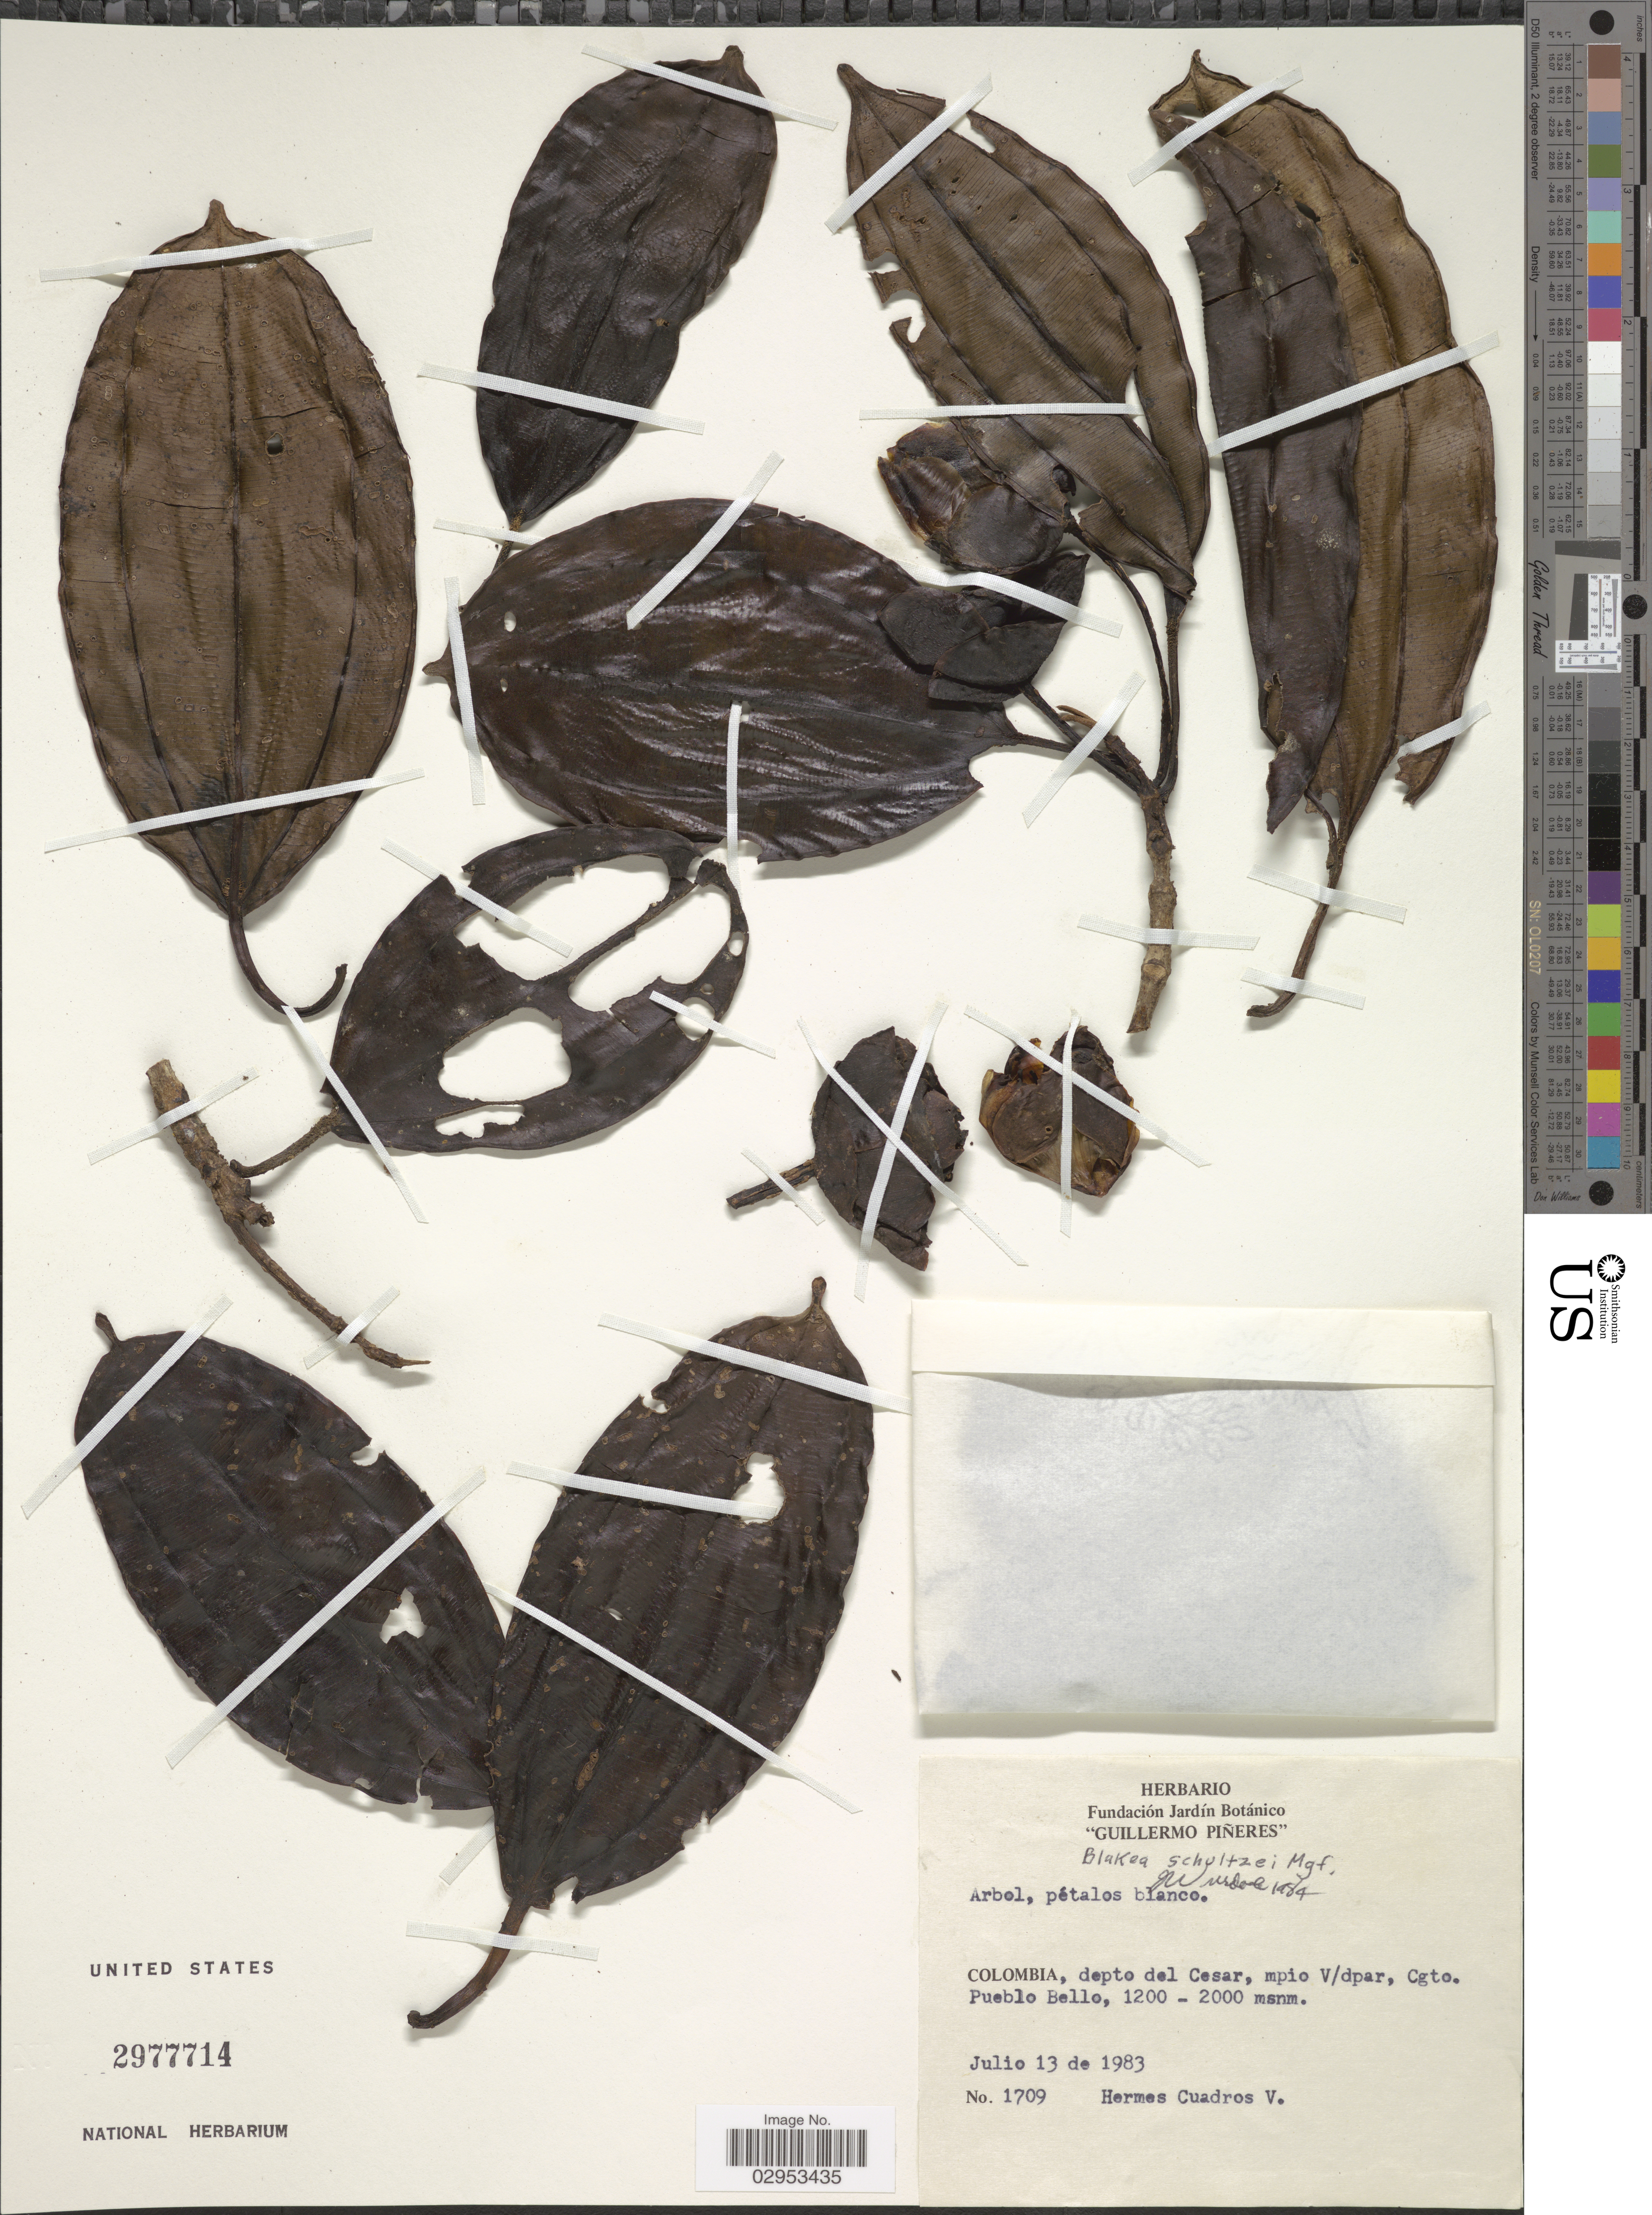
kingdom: Plantae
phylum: Tracheophyta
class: Magnoliopsida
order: Myrtales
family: Melastomataceae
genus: Blakea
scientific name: Blakea schultzei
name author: Markgr.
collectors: H. Cuadros V.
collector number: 1709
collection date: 1983-07-13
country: Colombia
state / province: Cesar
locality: Depto del Cesar, mpio V/dpar, Cgto. Pueblo Bello.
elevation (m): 1200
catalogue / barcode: US 2977714